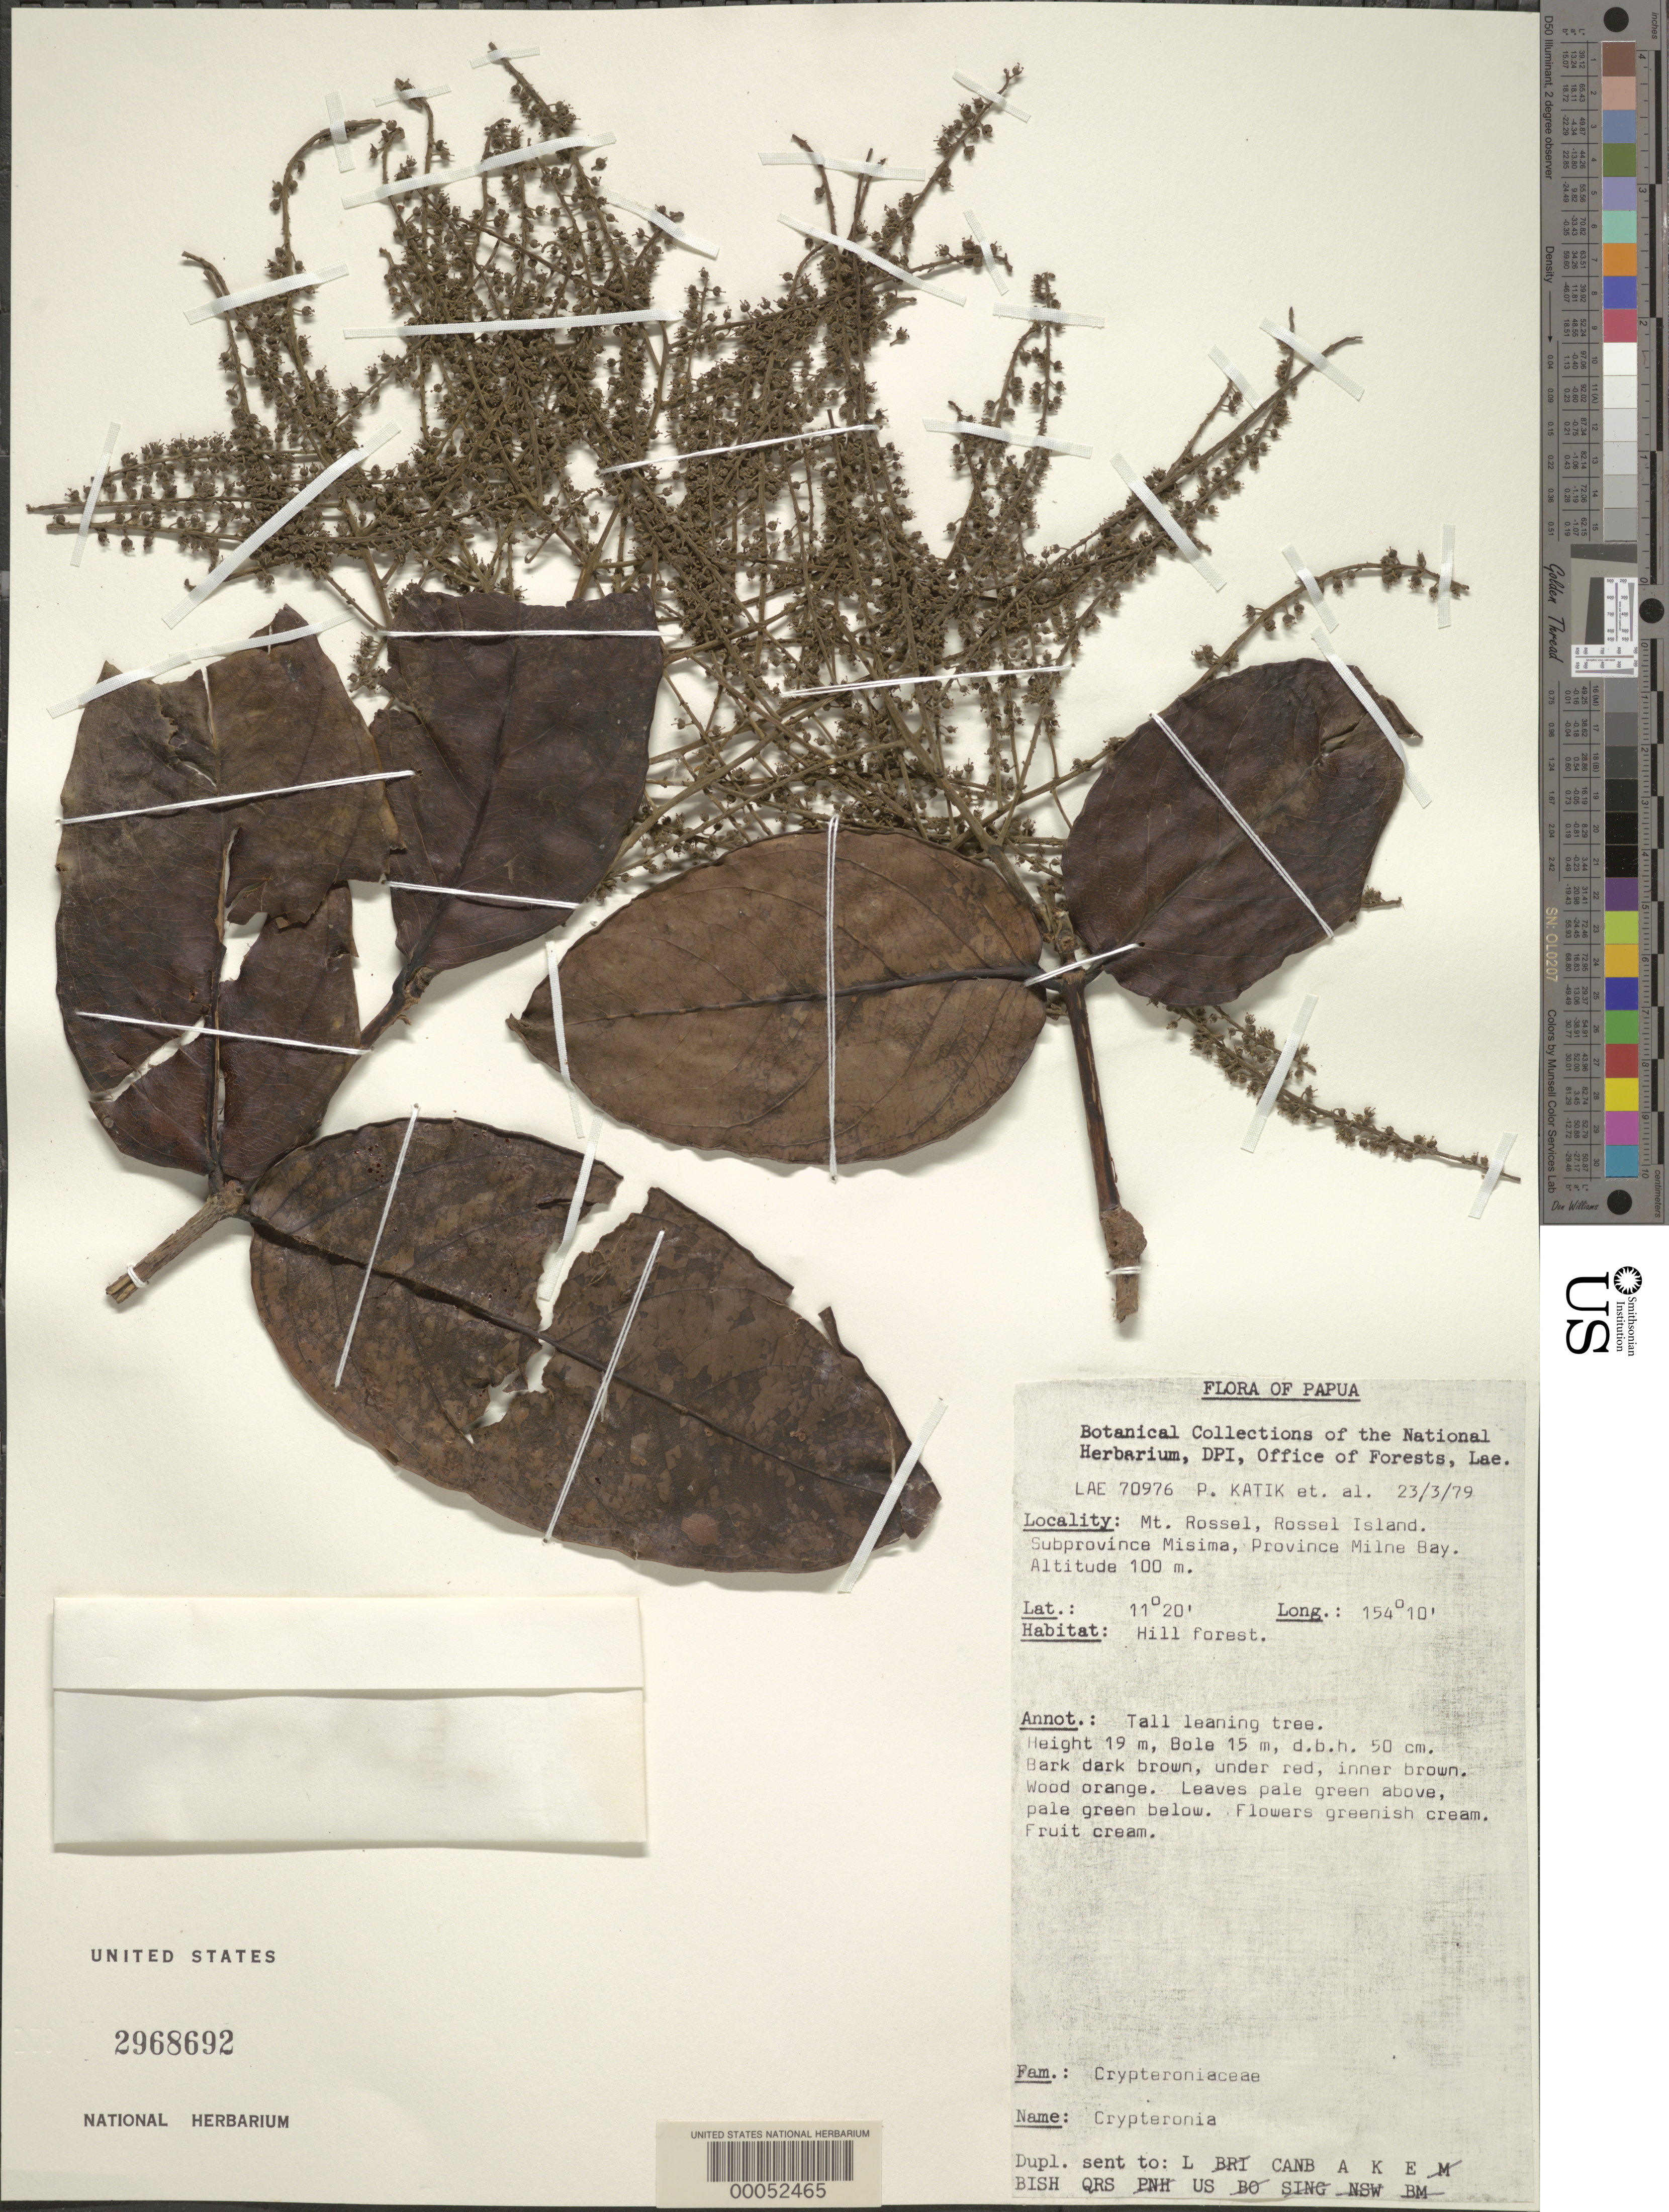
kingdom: Plantae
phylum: Tracheophyta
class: Magnoliopsida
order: Myrtales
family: Crypteroniaceae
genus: Crypteronia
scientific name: Crypteronia sp.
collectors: P. Katik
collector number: Lae 70976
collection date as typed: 23 Feb 1979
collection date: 1979-02-23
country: Papua New Guinea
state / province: Milne Bay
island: New Guinea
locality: Mt. rossel, rossel island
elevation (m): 100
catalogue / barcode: US 2968692